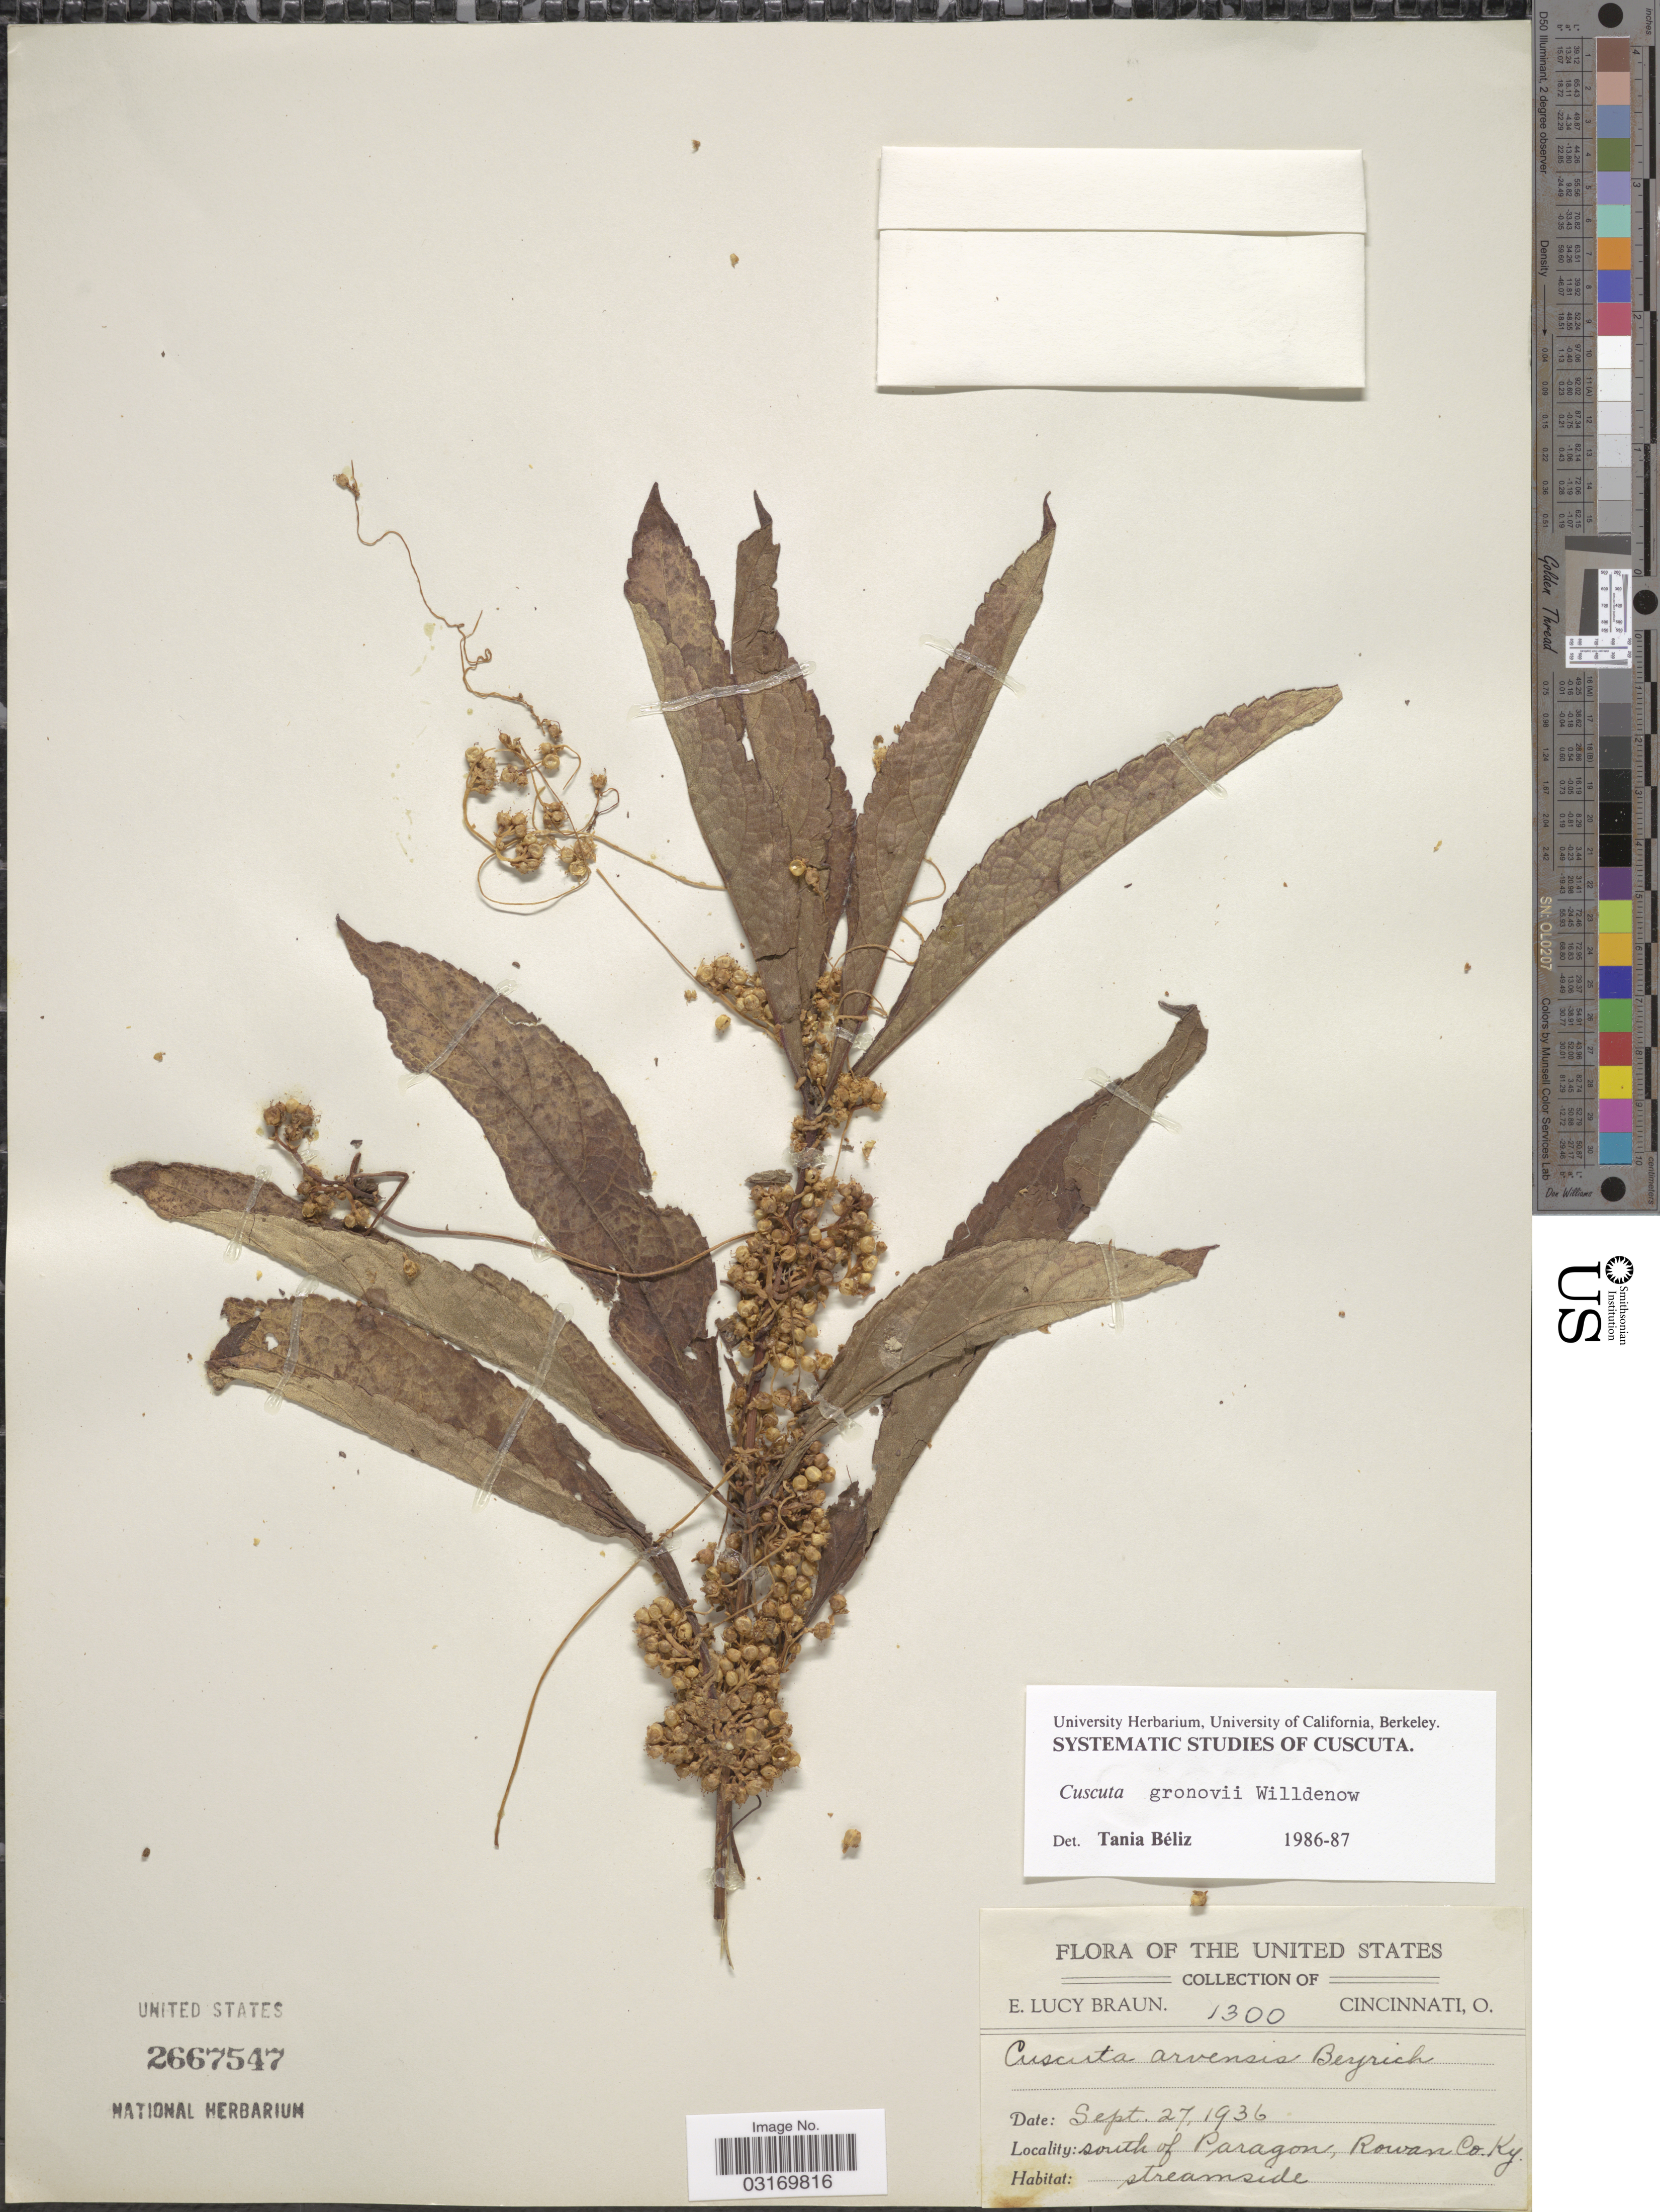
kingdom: Plantae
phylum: Tracheophyta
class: Magnoliopsida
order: Solanales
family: Convolvulaceae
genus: Cuscuta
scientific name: Cuscuta gronovii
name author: Willd. ex Schult.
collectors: E. L. Braun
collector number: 1300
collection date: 1936-09-27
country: United States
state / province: Kentucky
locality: South of Paragon, Rowan Co.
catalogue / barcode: US 2667547